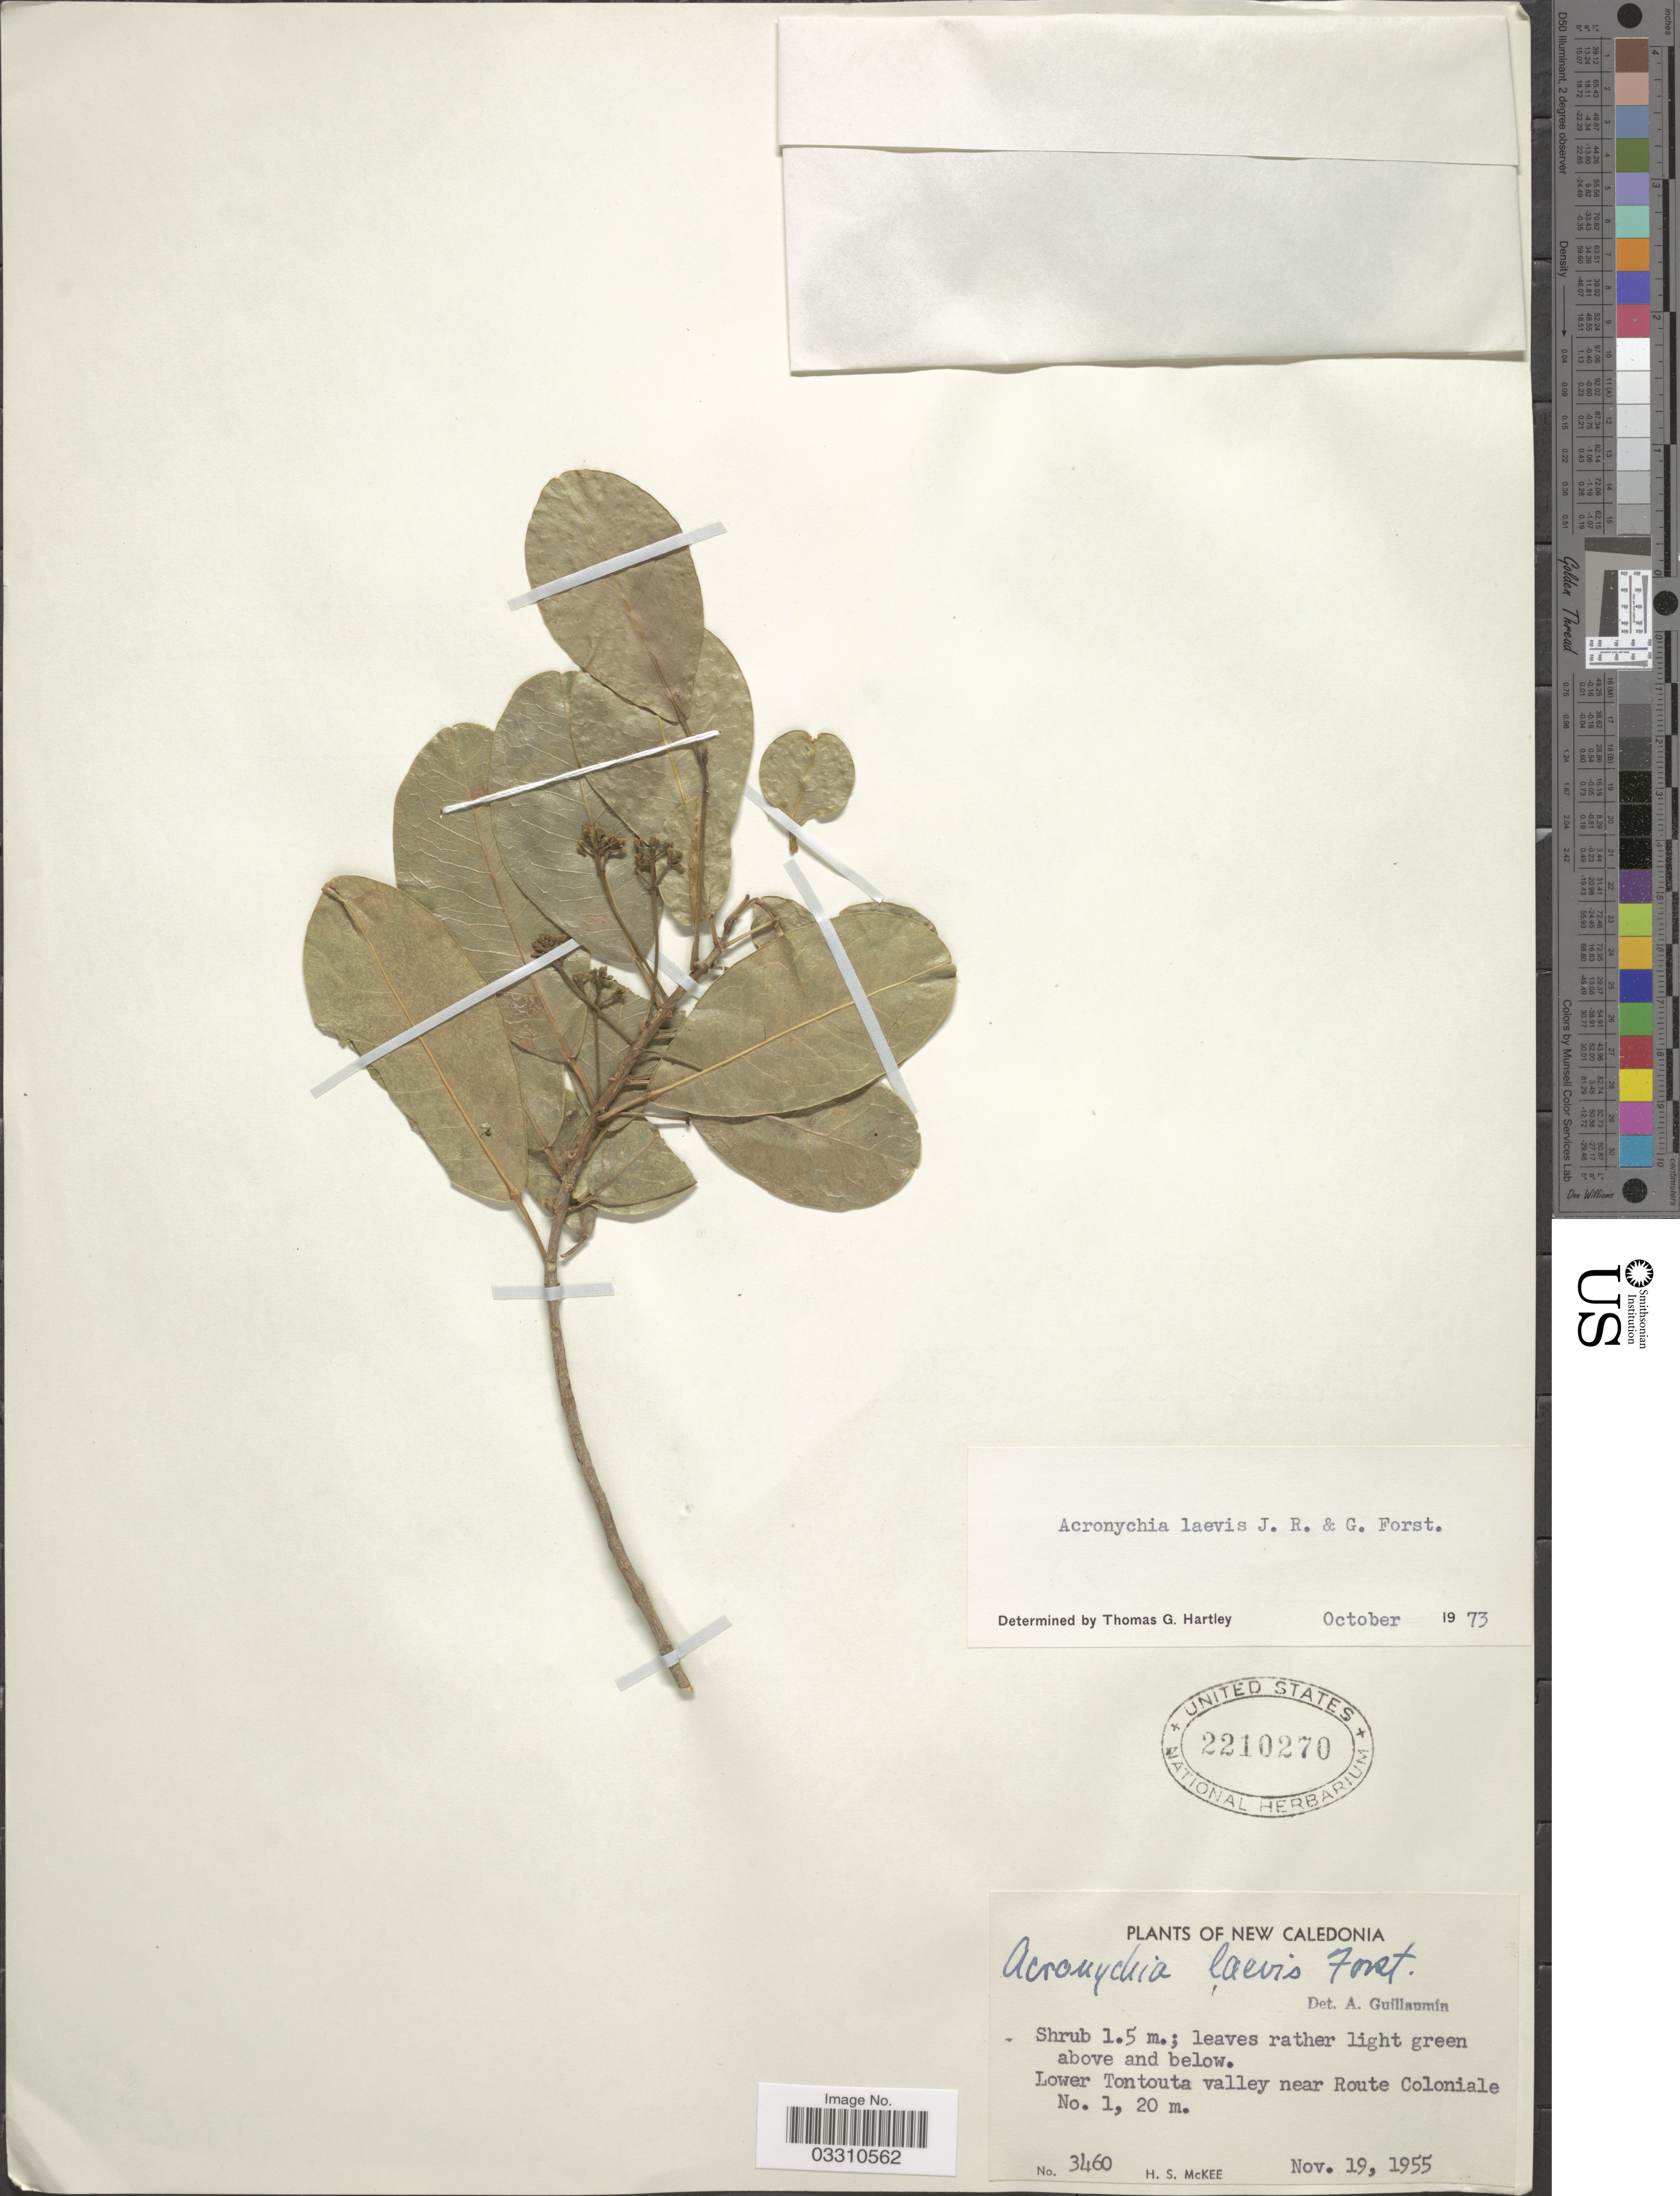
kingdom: Plantae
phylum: Tracheophyta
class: Magnoliopsida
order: Sapindales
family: Rutaceae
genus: Acronychia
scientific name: Acronychia laevis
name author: J.R. Forst. & G. Forst.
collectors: H. S. McKee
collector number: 3460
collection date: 1955-11-19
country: New Caledonia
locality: Lower Tontouta valley near Route Coloniale.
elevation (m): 20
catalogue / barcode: US 2210270